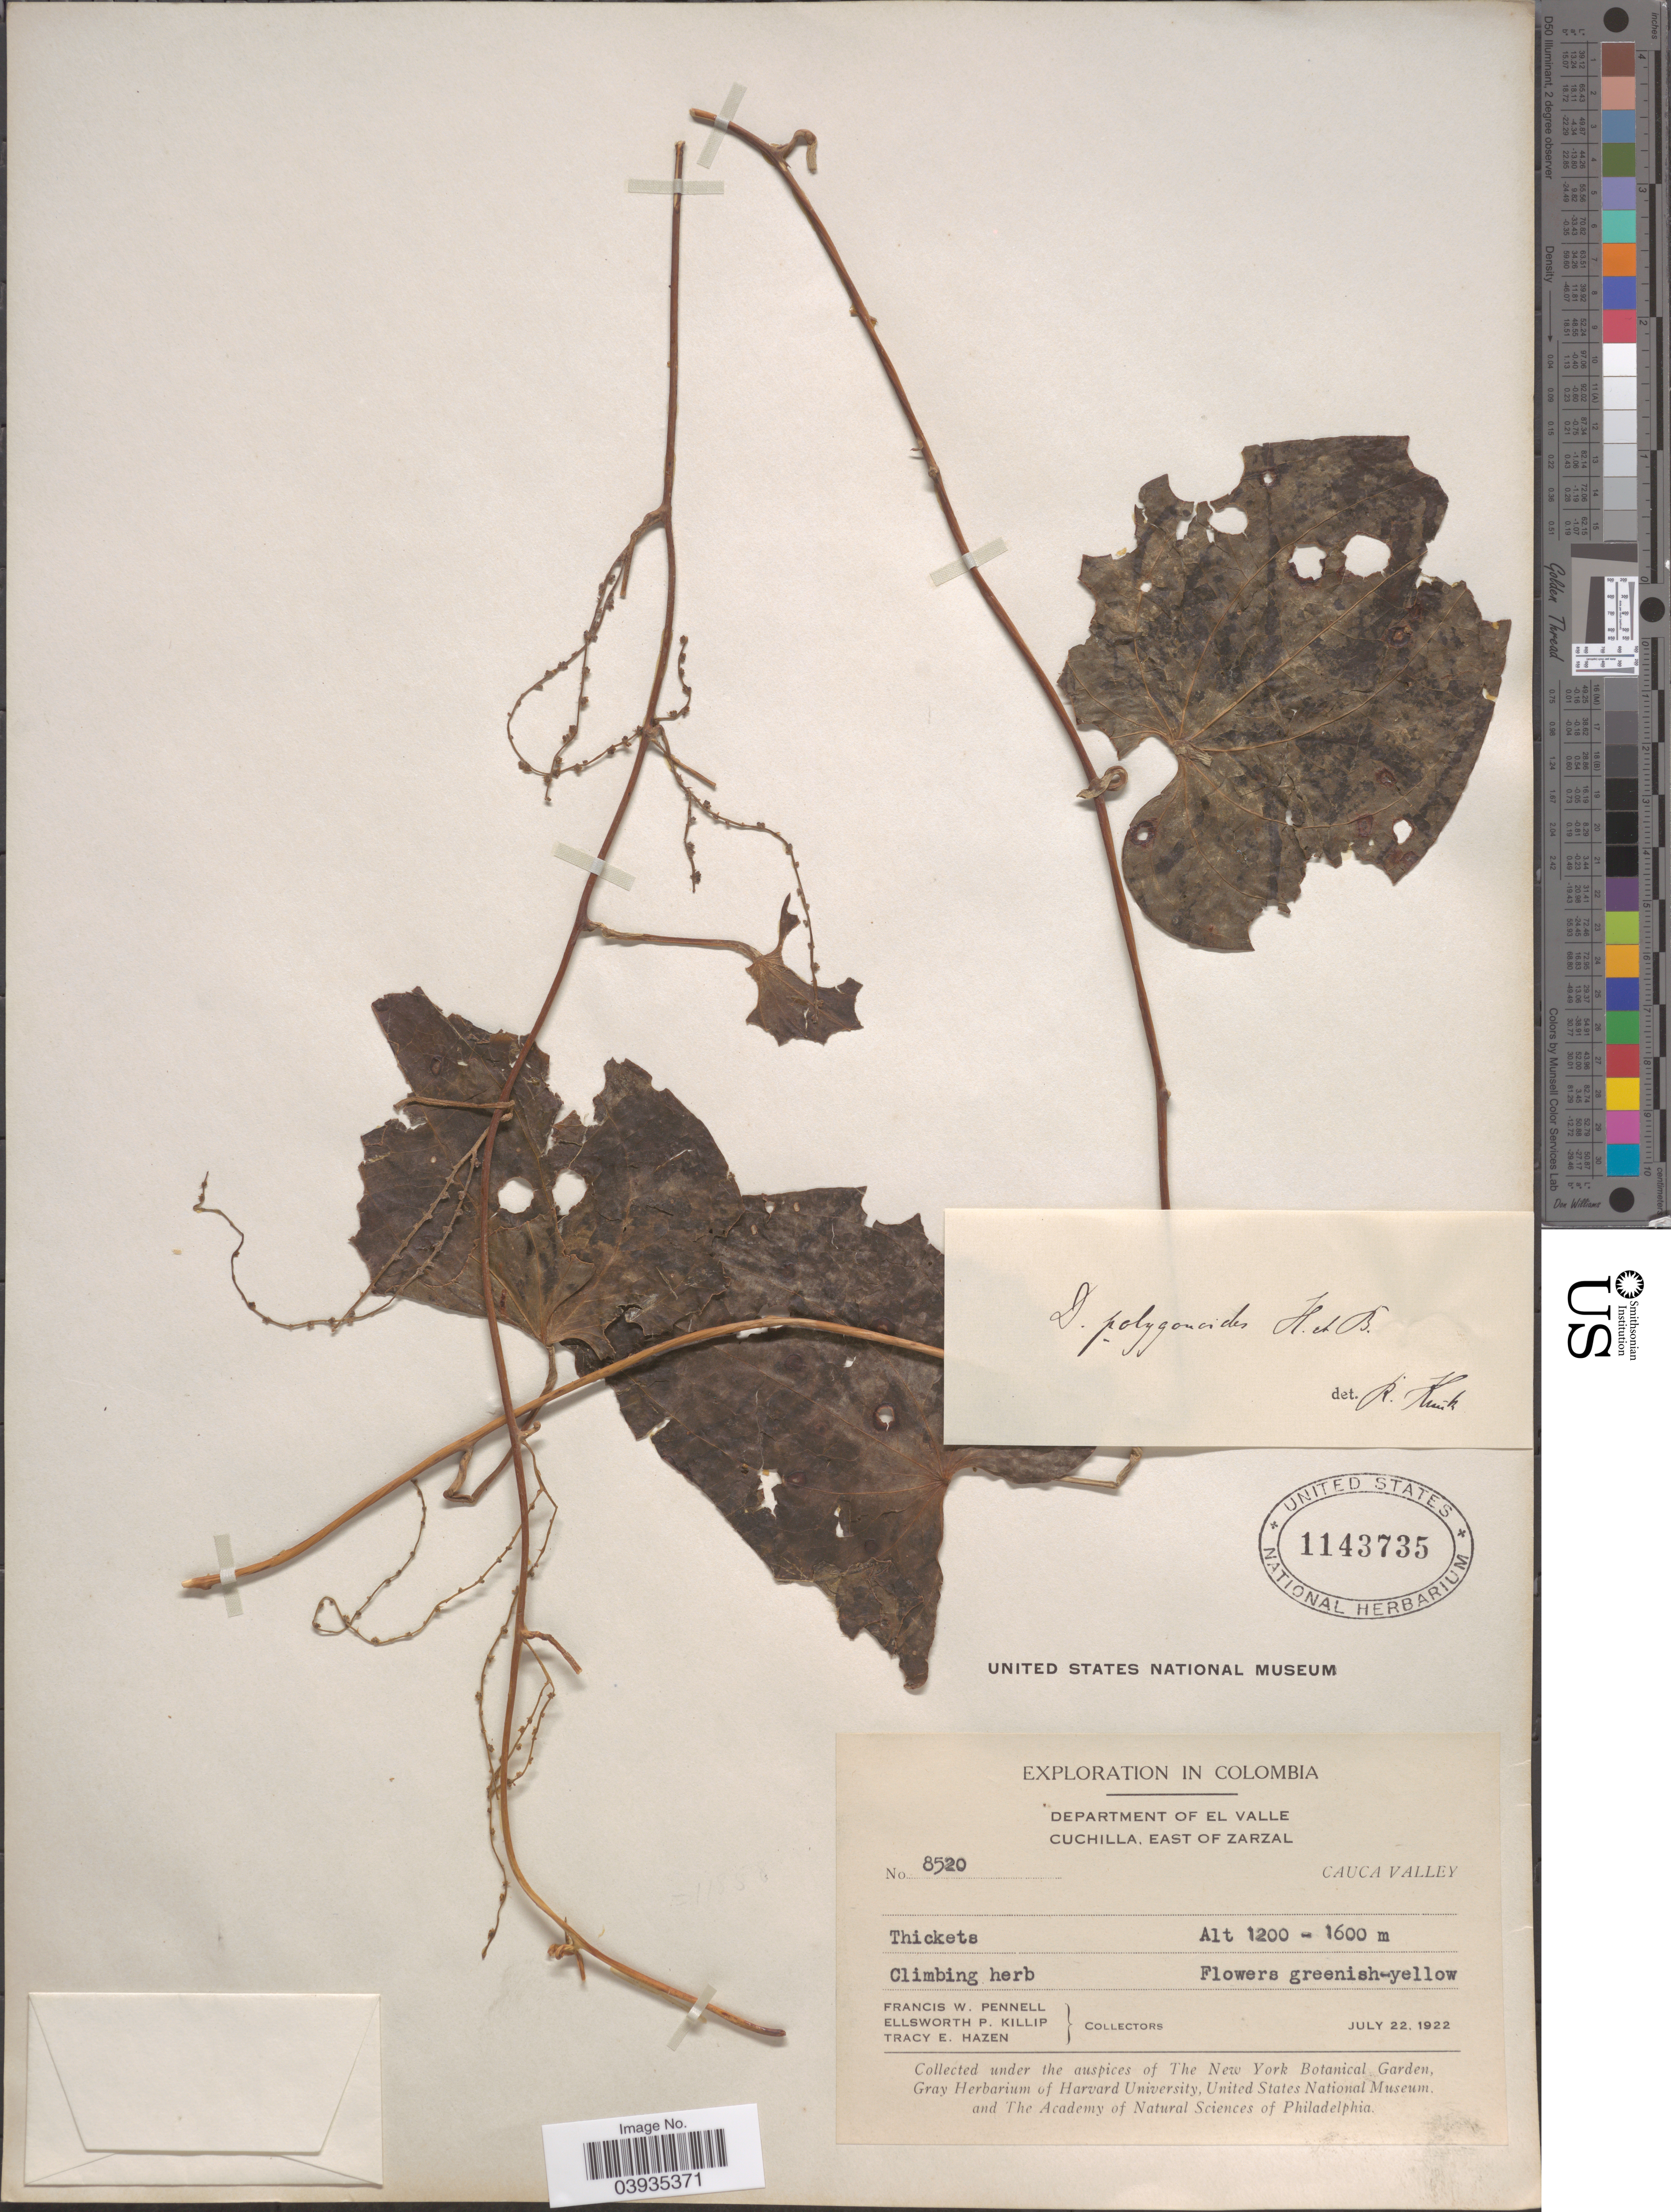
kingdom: Plantae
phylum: Tracheophyta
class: Liliopsida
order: Dioscoreales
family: Dioscoreaceae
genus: Dioscorea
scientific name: Dioscorea polygonoides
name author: Humb. & Bonpl. ex Willd.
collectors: F. W. Pennell, E. P. Killip & T. E. Hazen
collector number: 8520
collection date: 1922-07-22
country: Colombia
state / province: Valle del Cauca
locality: Department of El Valle. Cuchilla, East of Zarzal. Cauca Valley.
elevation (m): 1200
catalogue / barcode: US 1143735